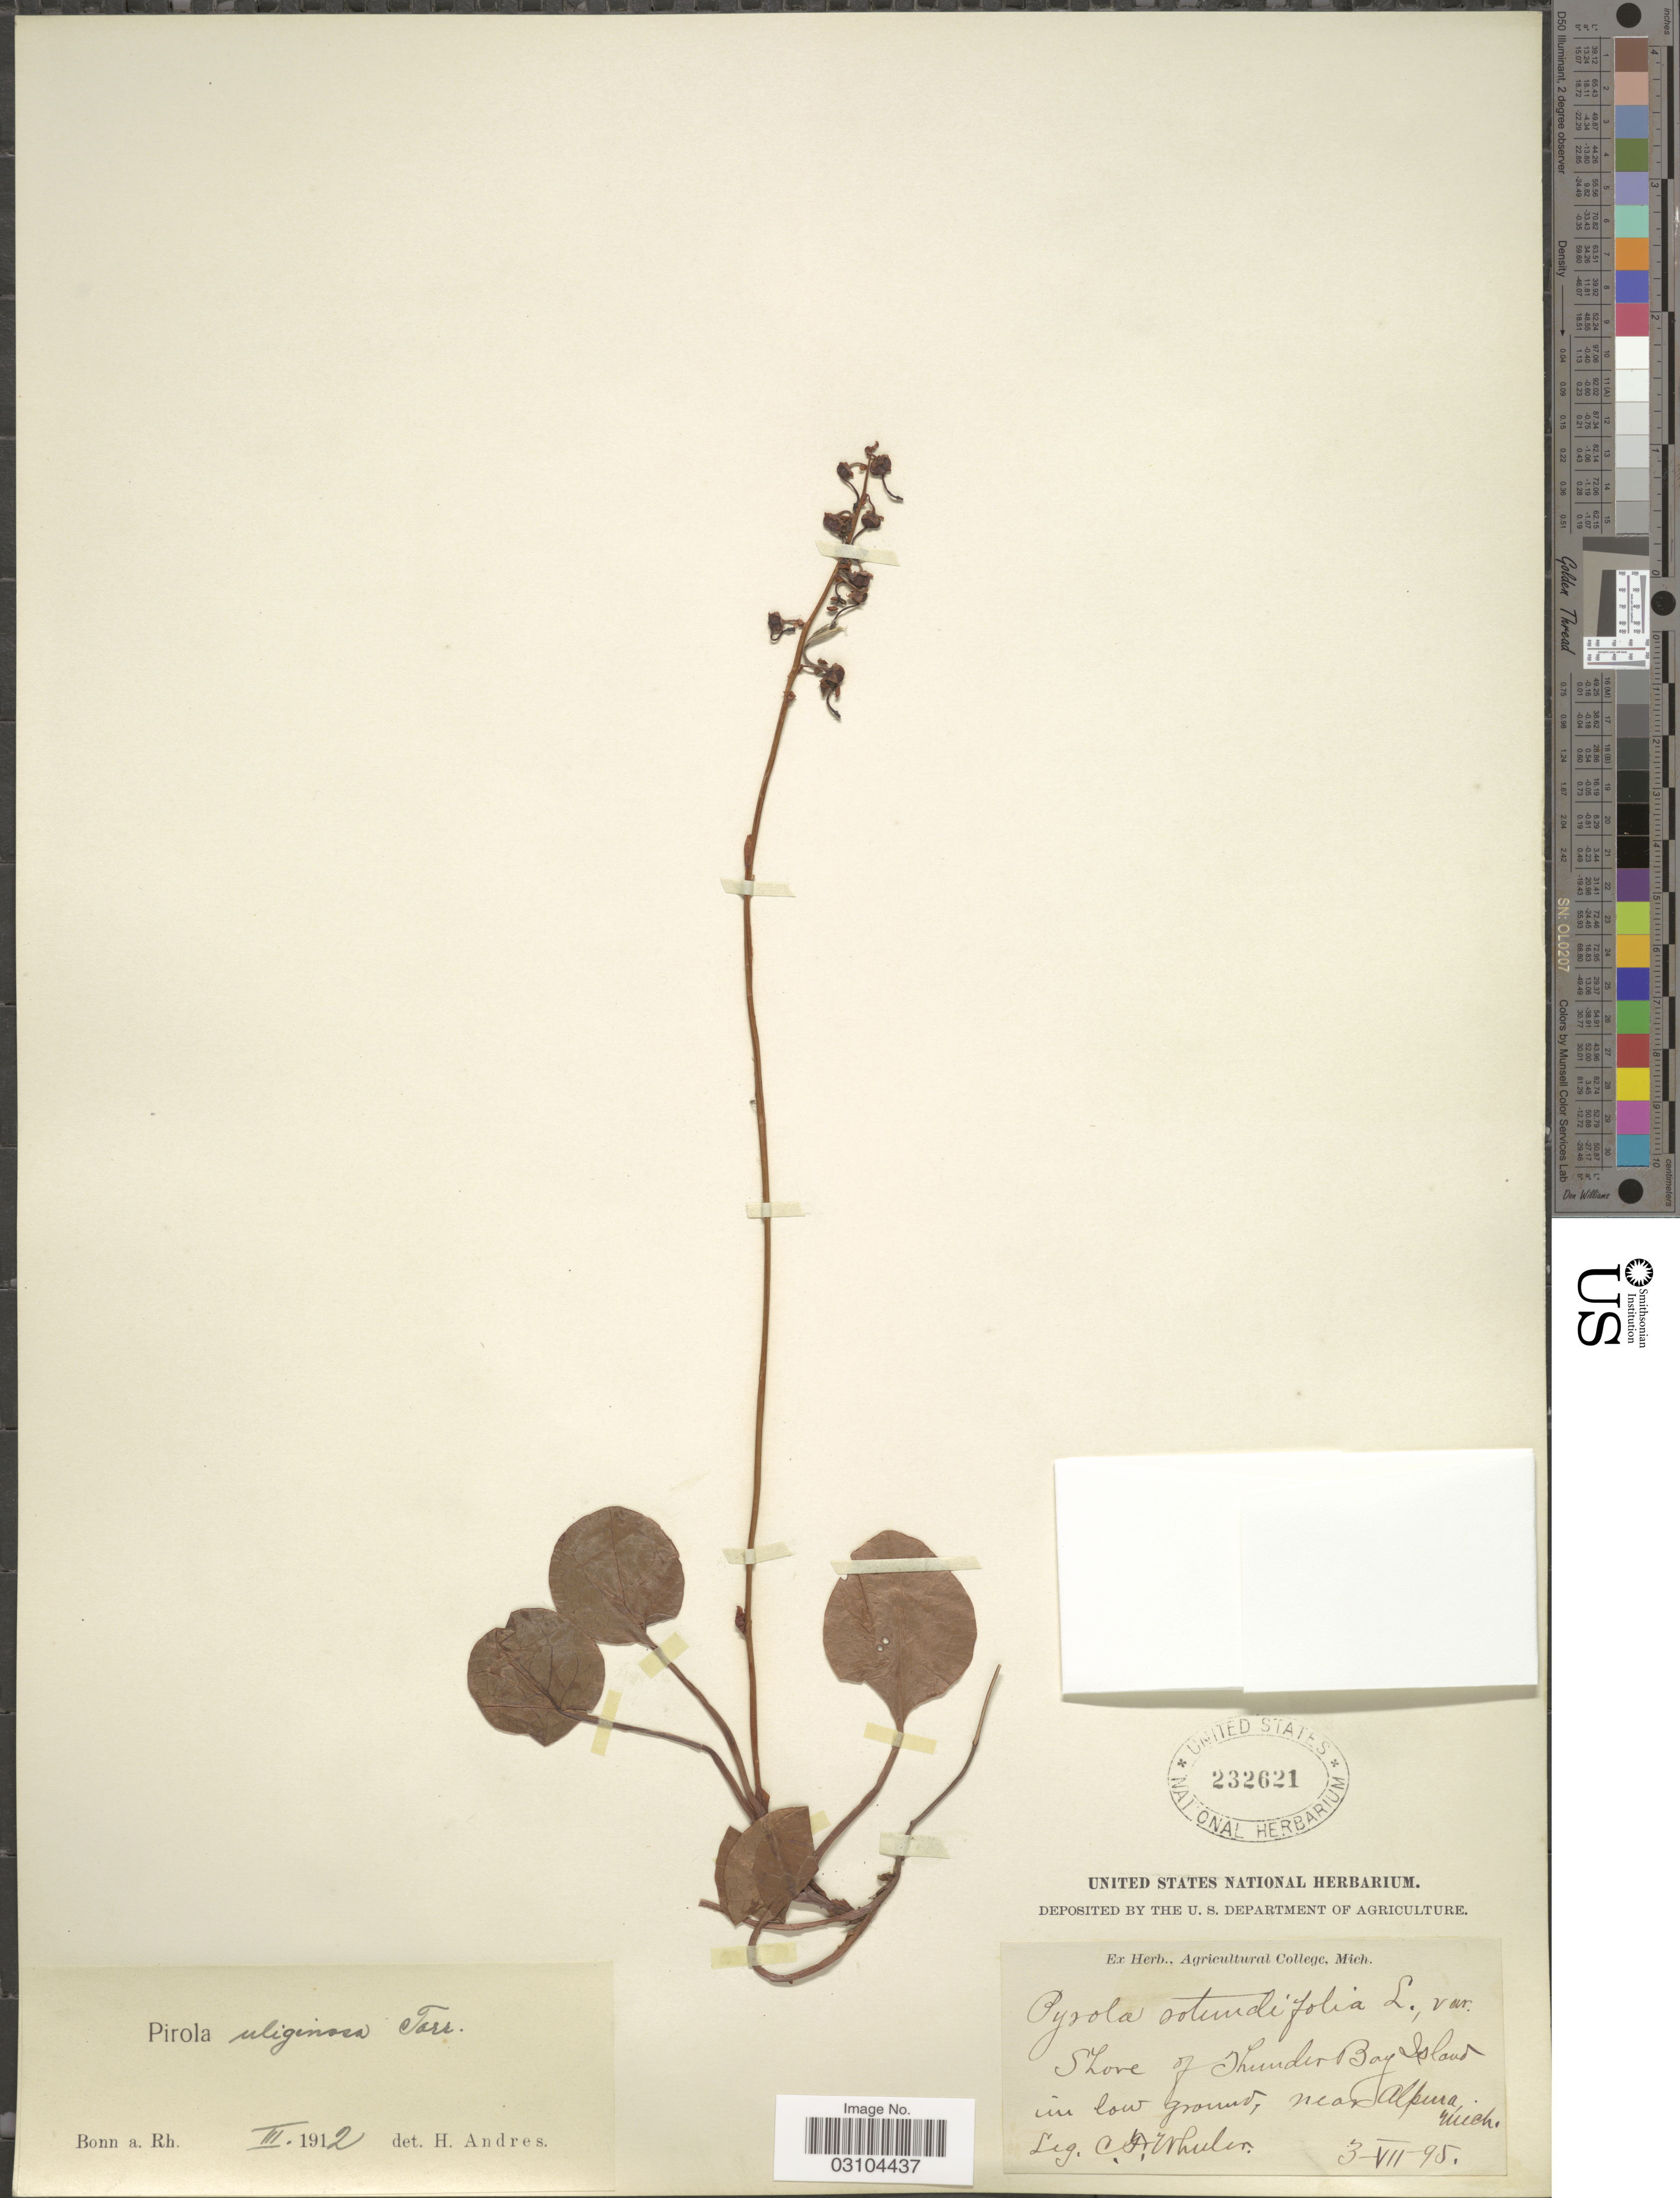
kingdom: Plantae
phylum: Tracheophyta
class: Magnoliopsida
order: Ericales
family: Ericaceae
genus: Pyrola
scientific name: Pyrola uliginosa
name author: Torr. & A. Gray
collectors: C. Wheeler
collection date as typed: Transcribed d/m/y: 3/7/95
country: United States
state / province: Michigan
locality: Shore of Thunder Bay Island, in low ground, near Alpena.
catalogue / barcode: US 232621